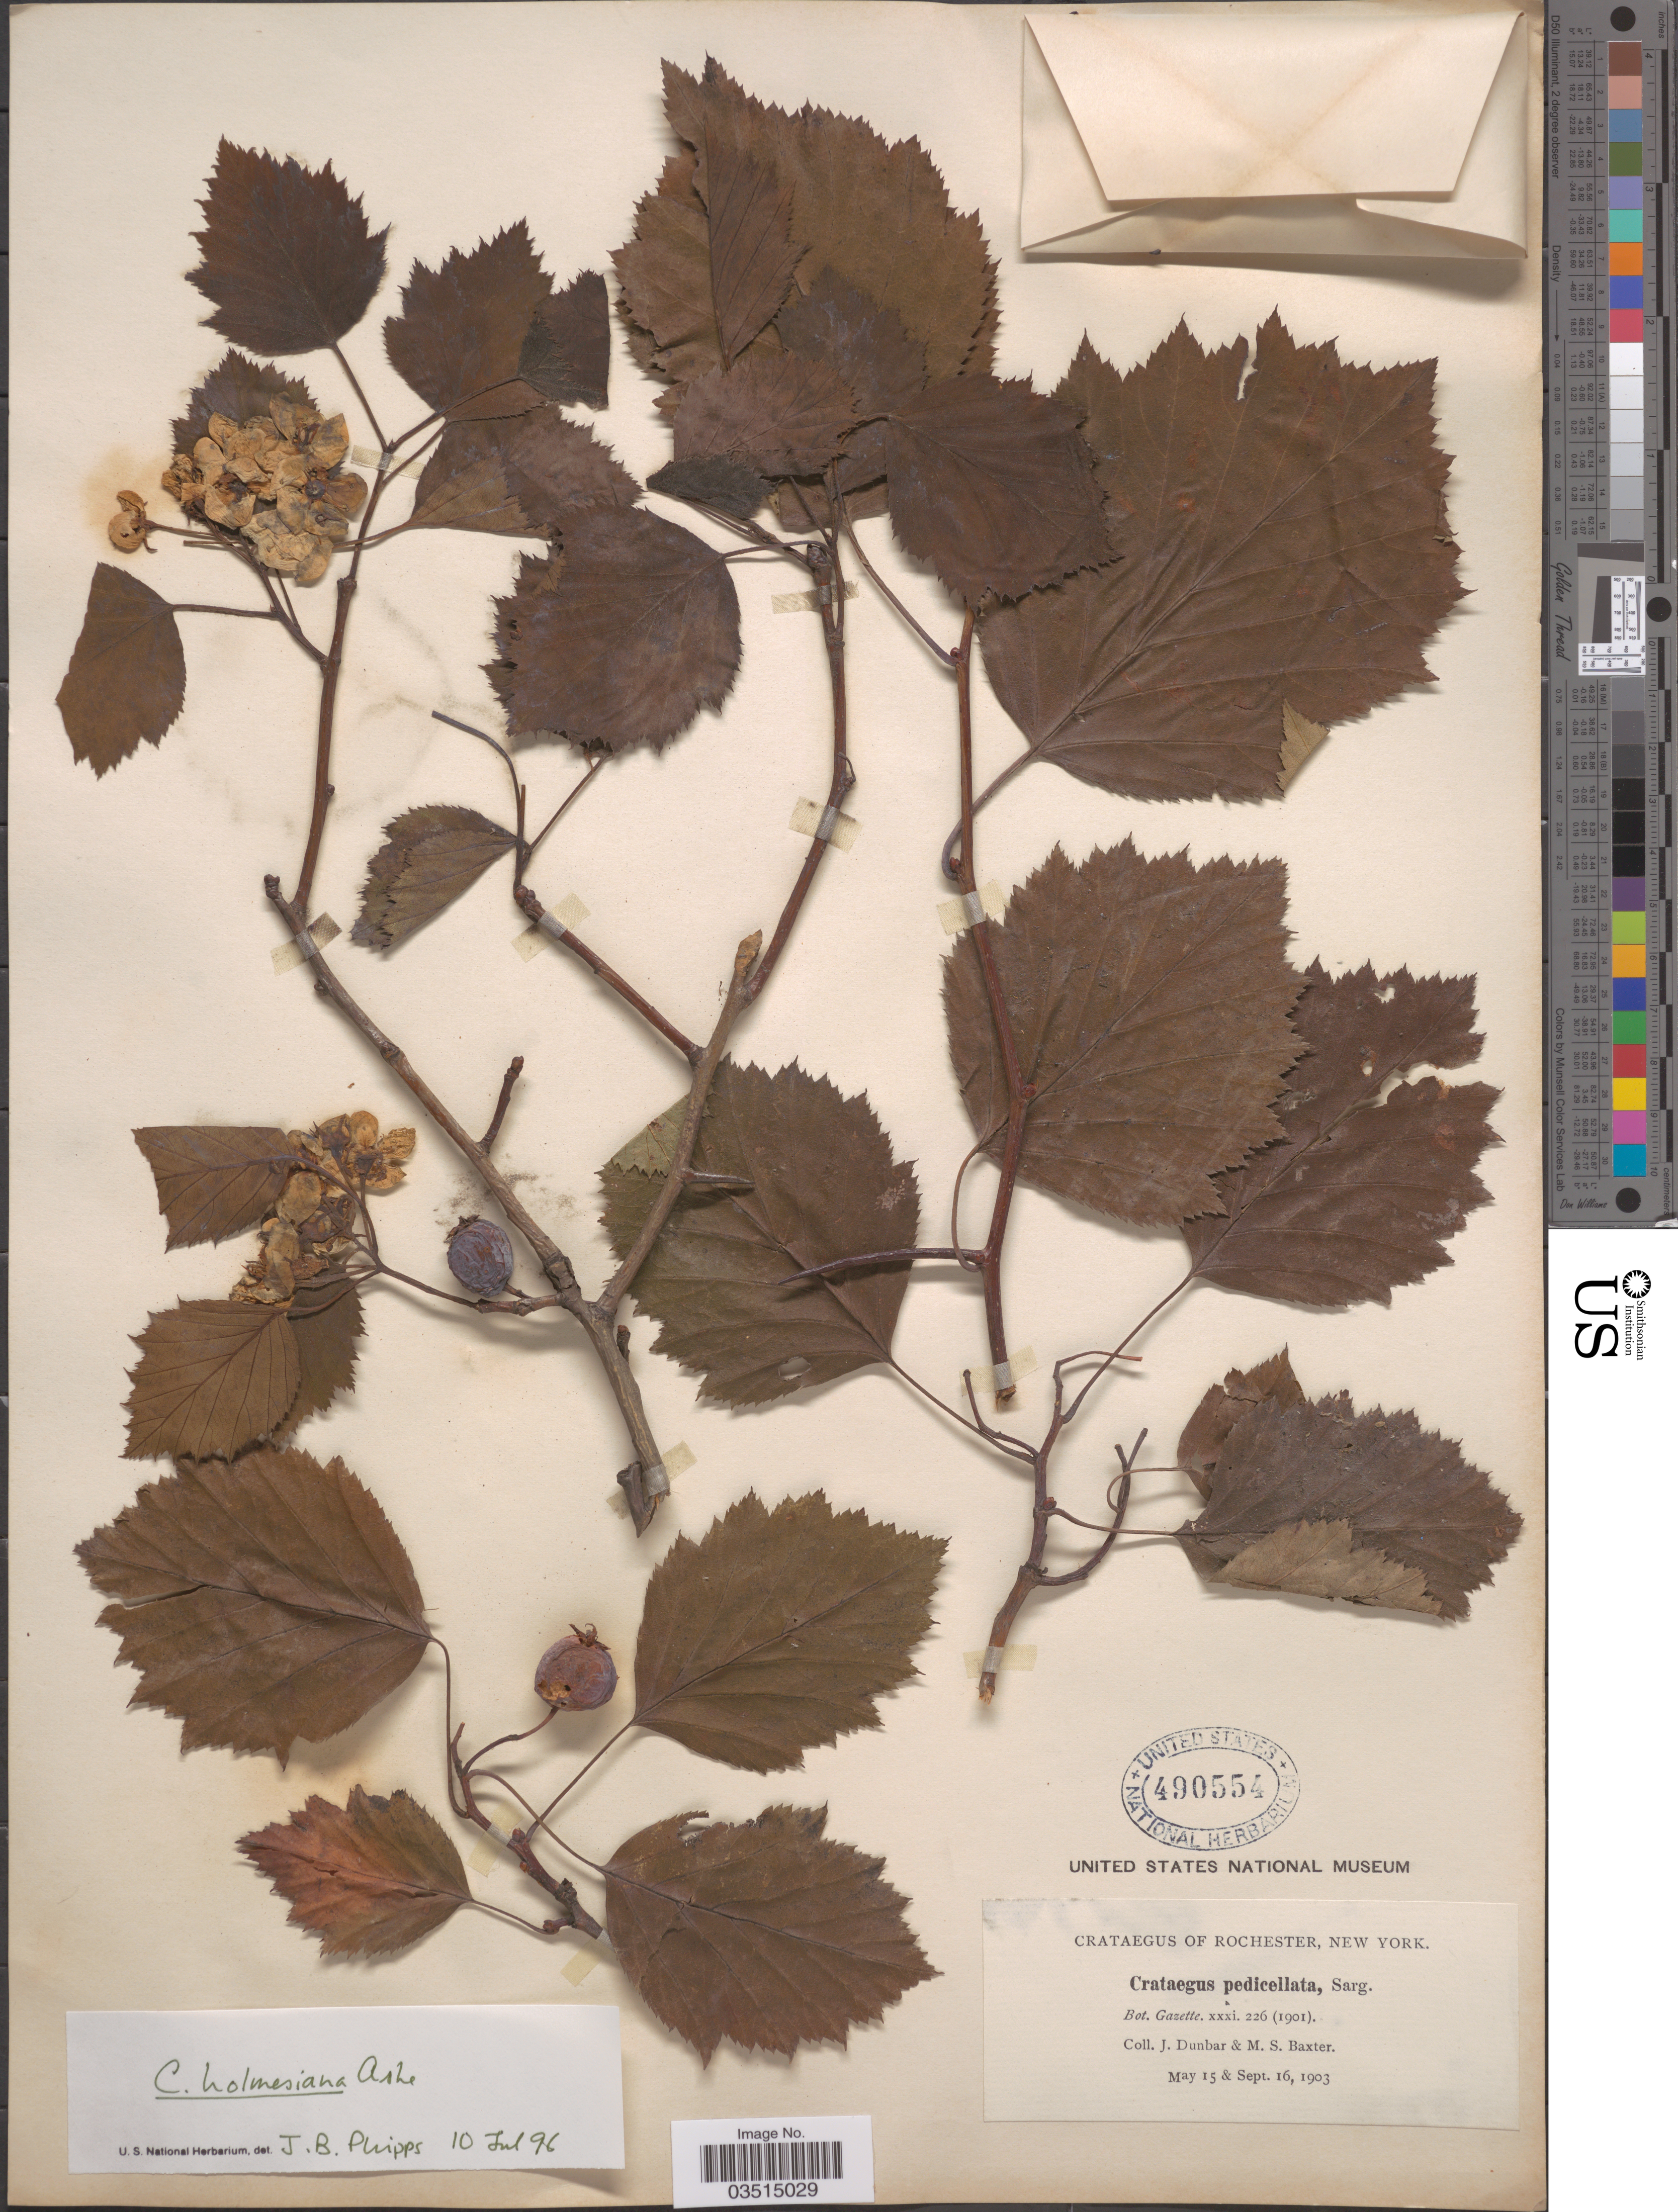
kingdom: Plantae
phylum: Tracheophyta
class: Magnoliopsida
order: Rosales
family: Rosaceae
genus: Crataegus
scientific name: Crataegus holmesiana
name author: Ashe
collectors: J. Dunbar & M. Baxter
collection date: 1903-05-15/1903-09-16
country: United States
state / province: New York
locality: Rochester.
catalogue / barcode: US 490554